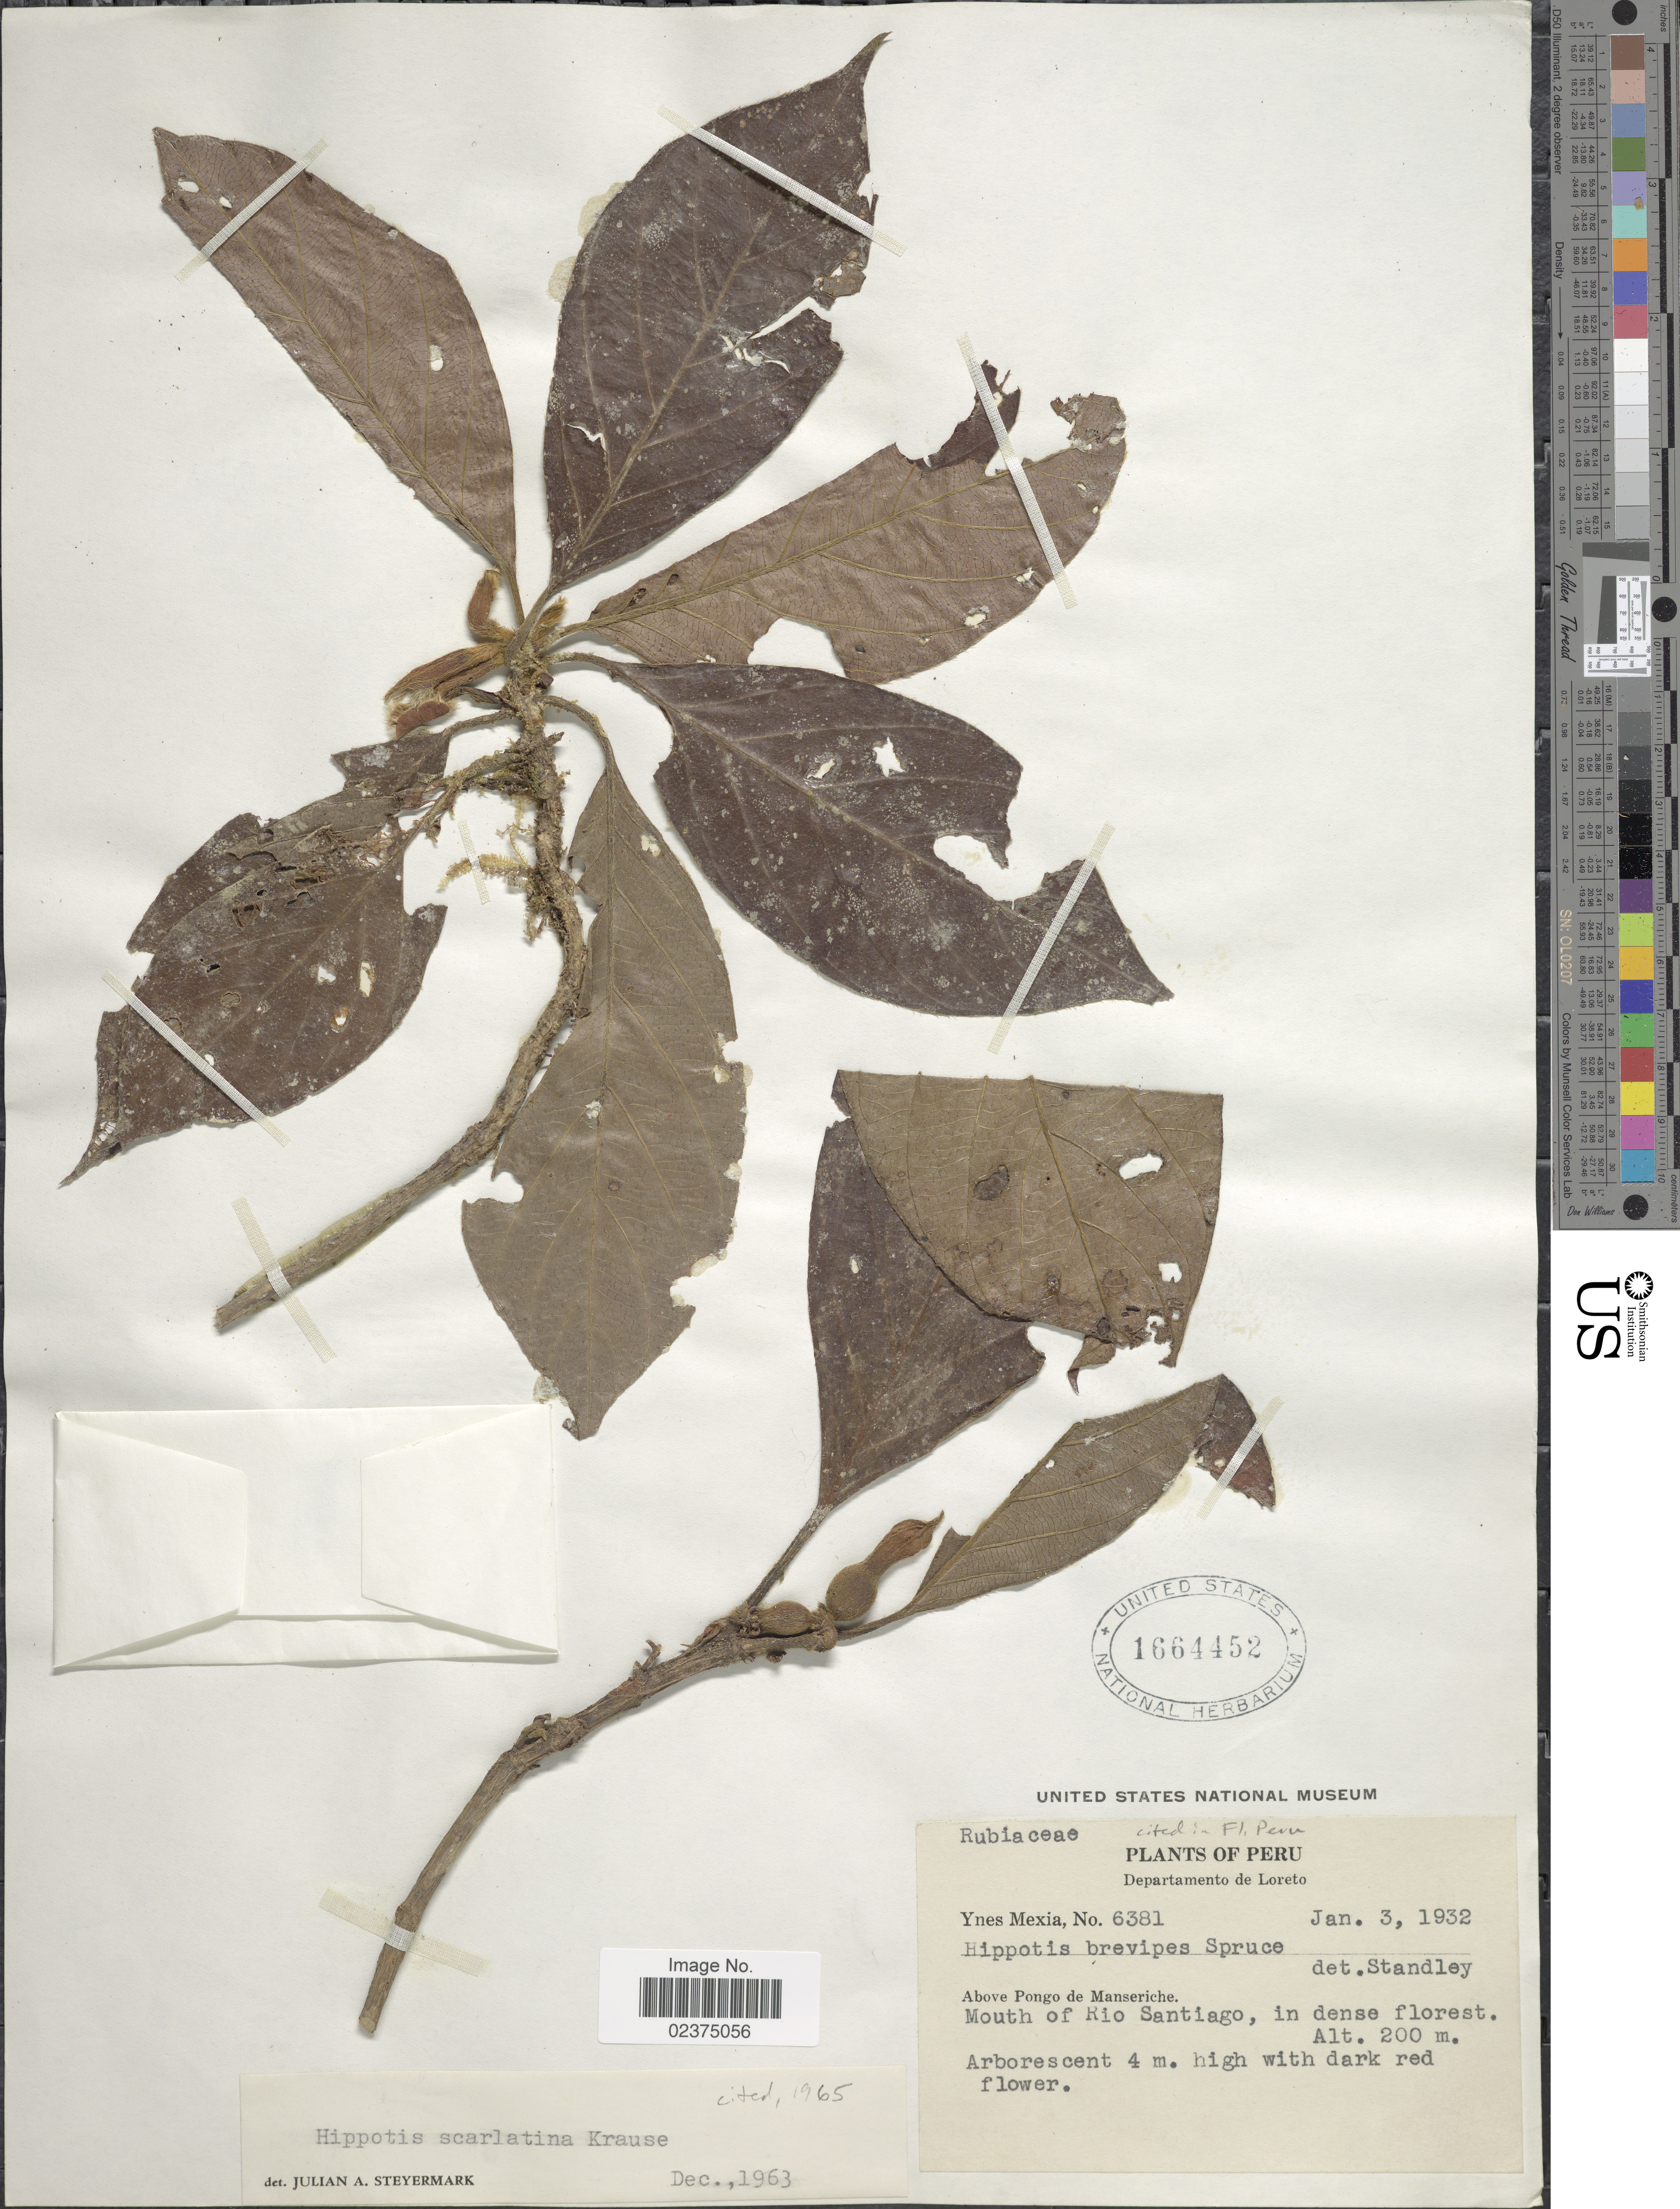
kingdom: Plantae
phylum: Tracheophyta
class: Magnoliopsida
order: Gentianales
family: Rubiaceae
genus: Hippotis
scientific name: Hippotis scarlatina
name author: K. Krause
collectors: Y. Mexia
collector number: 6381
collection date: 1932-01-03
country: Peru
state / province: Loreto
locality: Above Pongo de Manseriche, Mouth of Rio Santiago, in dense florest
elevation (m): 200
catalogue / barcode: US 1664452